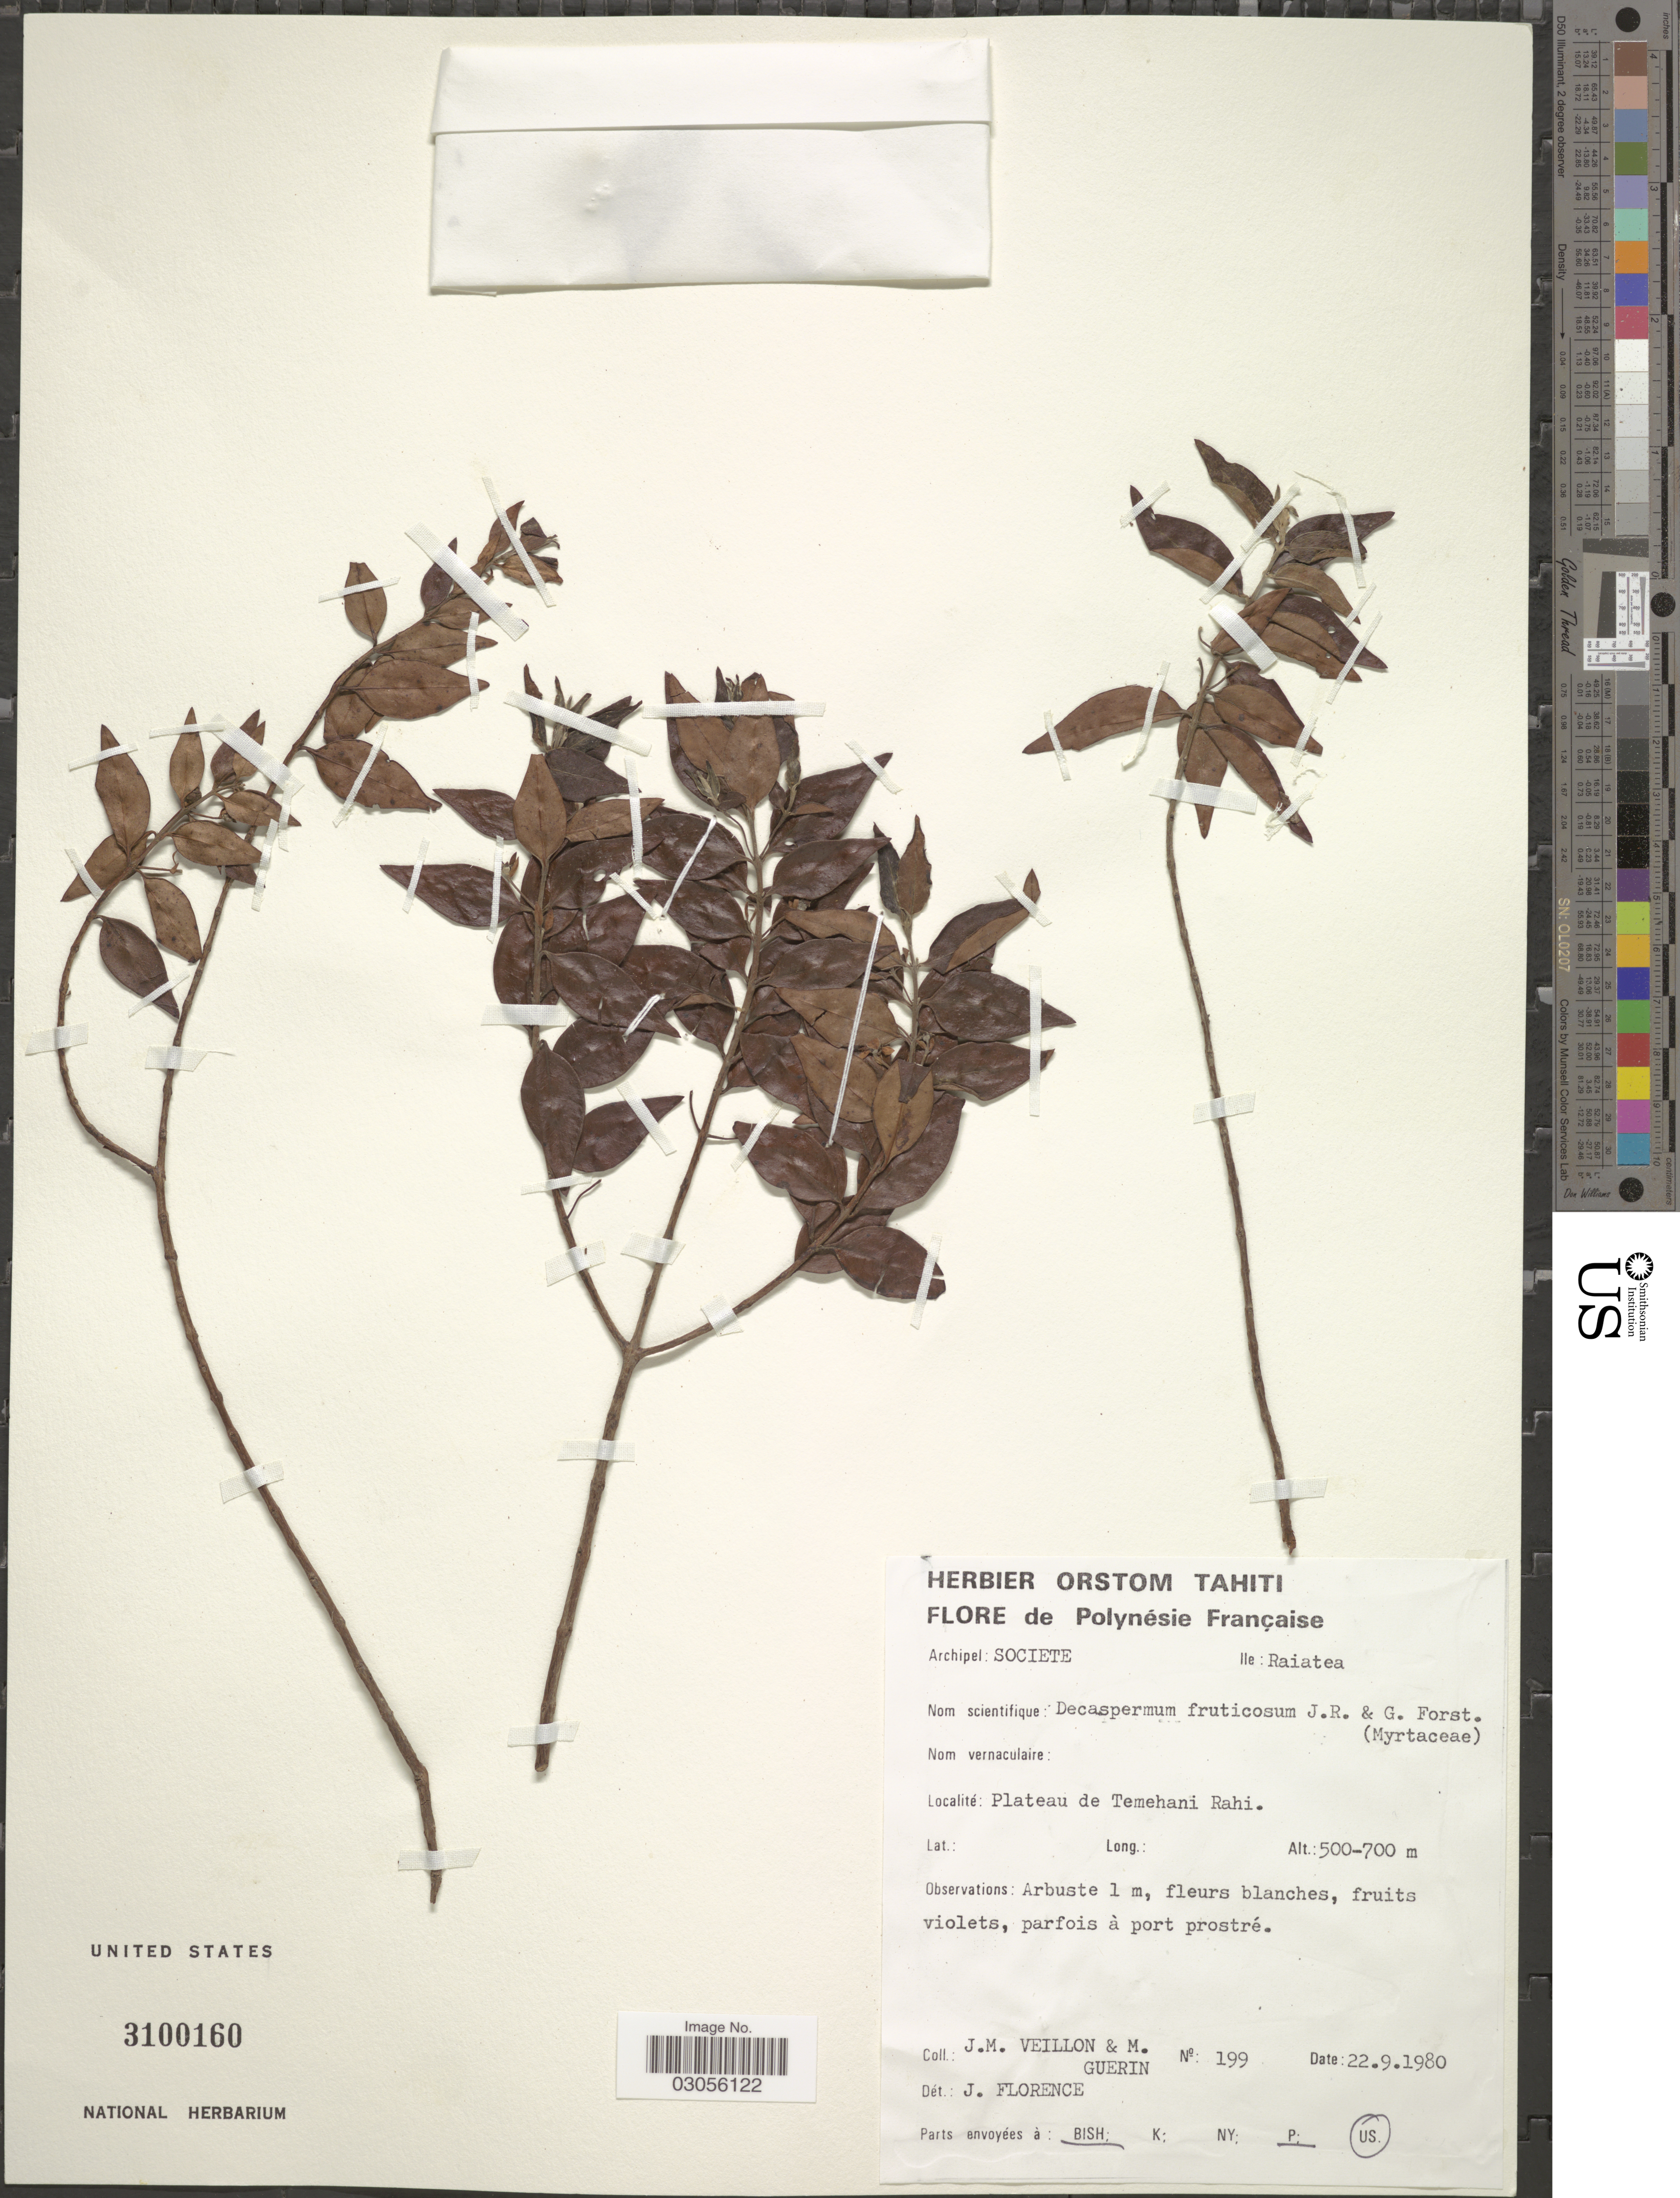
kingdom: Plantae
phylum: Tracheophyta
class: Magnoliopsida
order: Myrtales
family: Myrtaceae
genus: Decaspermum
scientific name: Decaspermum fruticosum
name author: J.R. Forst. & G. Forst.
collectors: J. Veillon & M. Guérin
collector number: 199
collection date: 1980-09-22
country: French Polynesia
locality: Archipel: Societe, Ile: Raiatea. Plateau de Temehani Rahi.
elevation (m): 500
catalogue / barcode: US 3100160